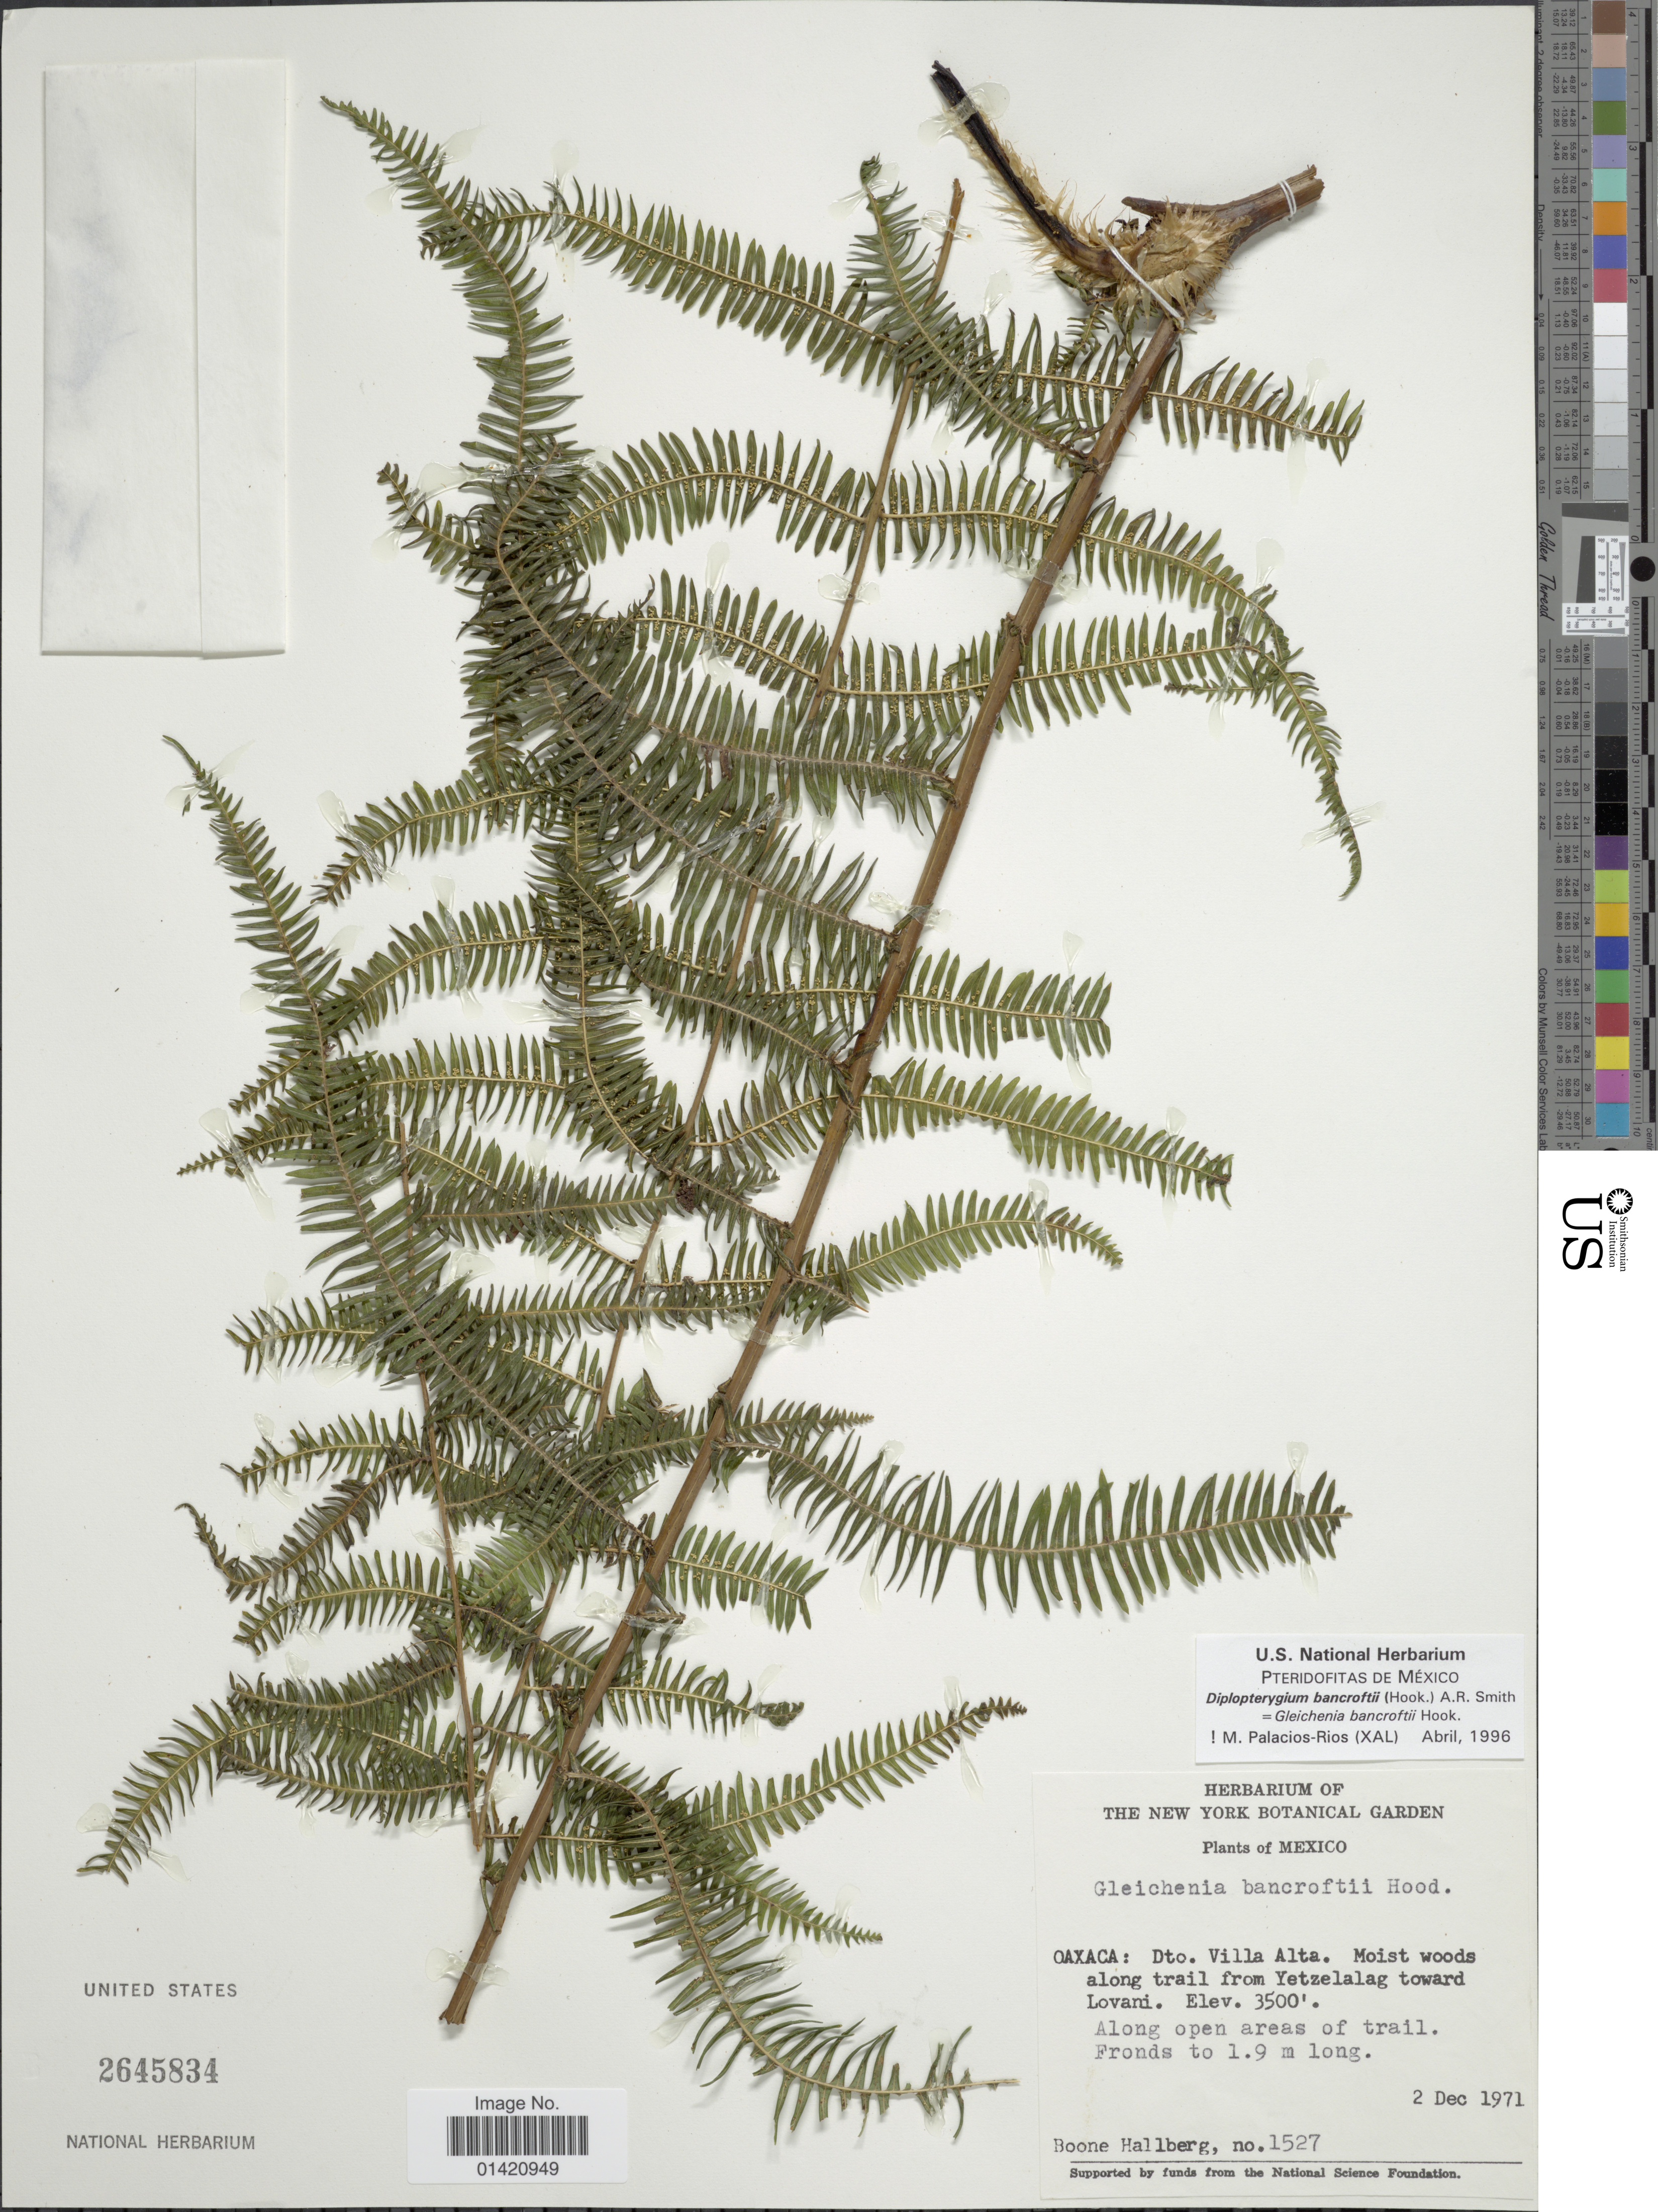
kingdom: Plantae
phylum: Tracheophyta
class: Polypodiopsida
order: Gleicheniales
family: Gleicheniaceae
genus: Diplopterygium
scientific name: Diplopterygium bancroftii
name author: (Hook.) A.R. Sm.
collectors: B. Hallberg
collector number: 1527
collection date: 1971-12-02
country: Mexico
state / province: Oaxaca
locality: Dto Villa Alta. Moist woods along trail from Yetzelalag toward Lovani, Along open areas of trail Fronds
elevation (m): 1067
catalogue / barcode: US 2645834